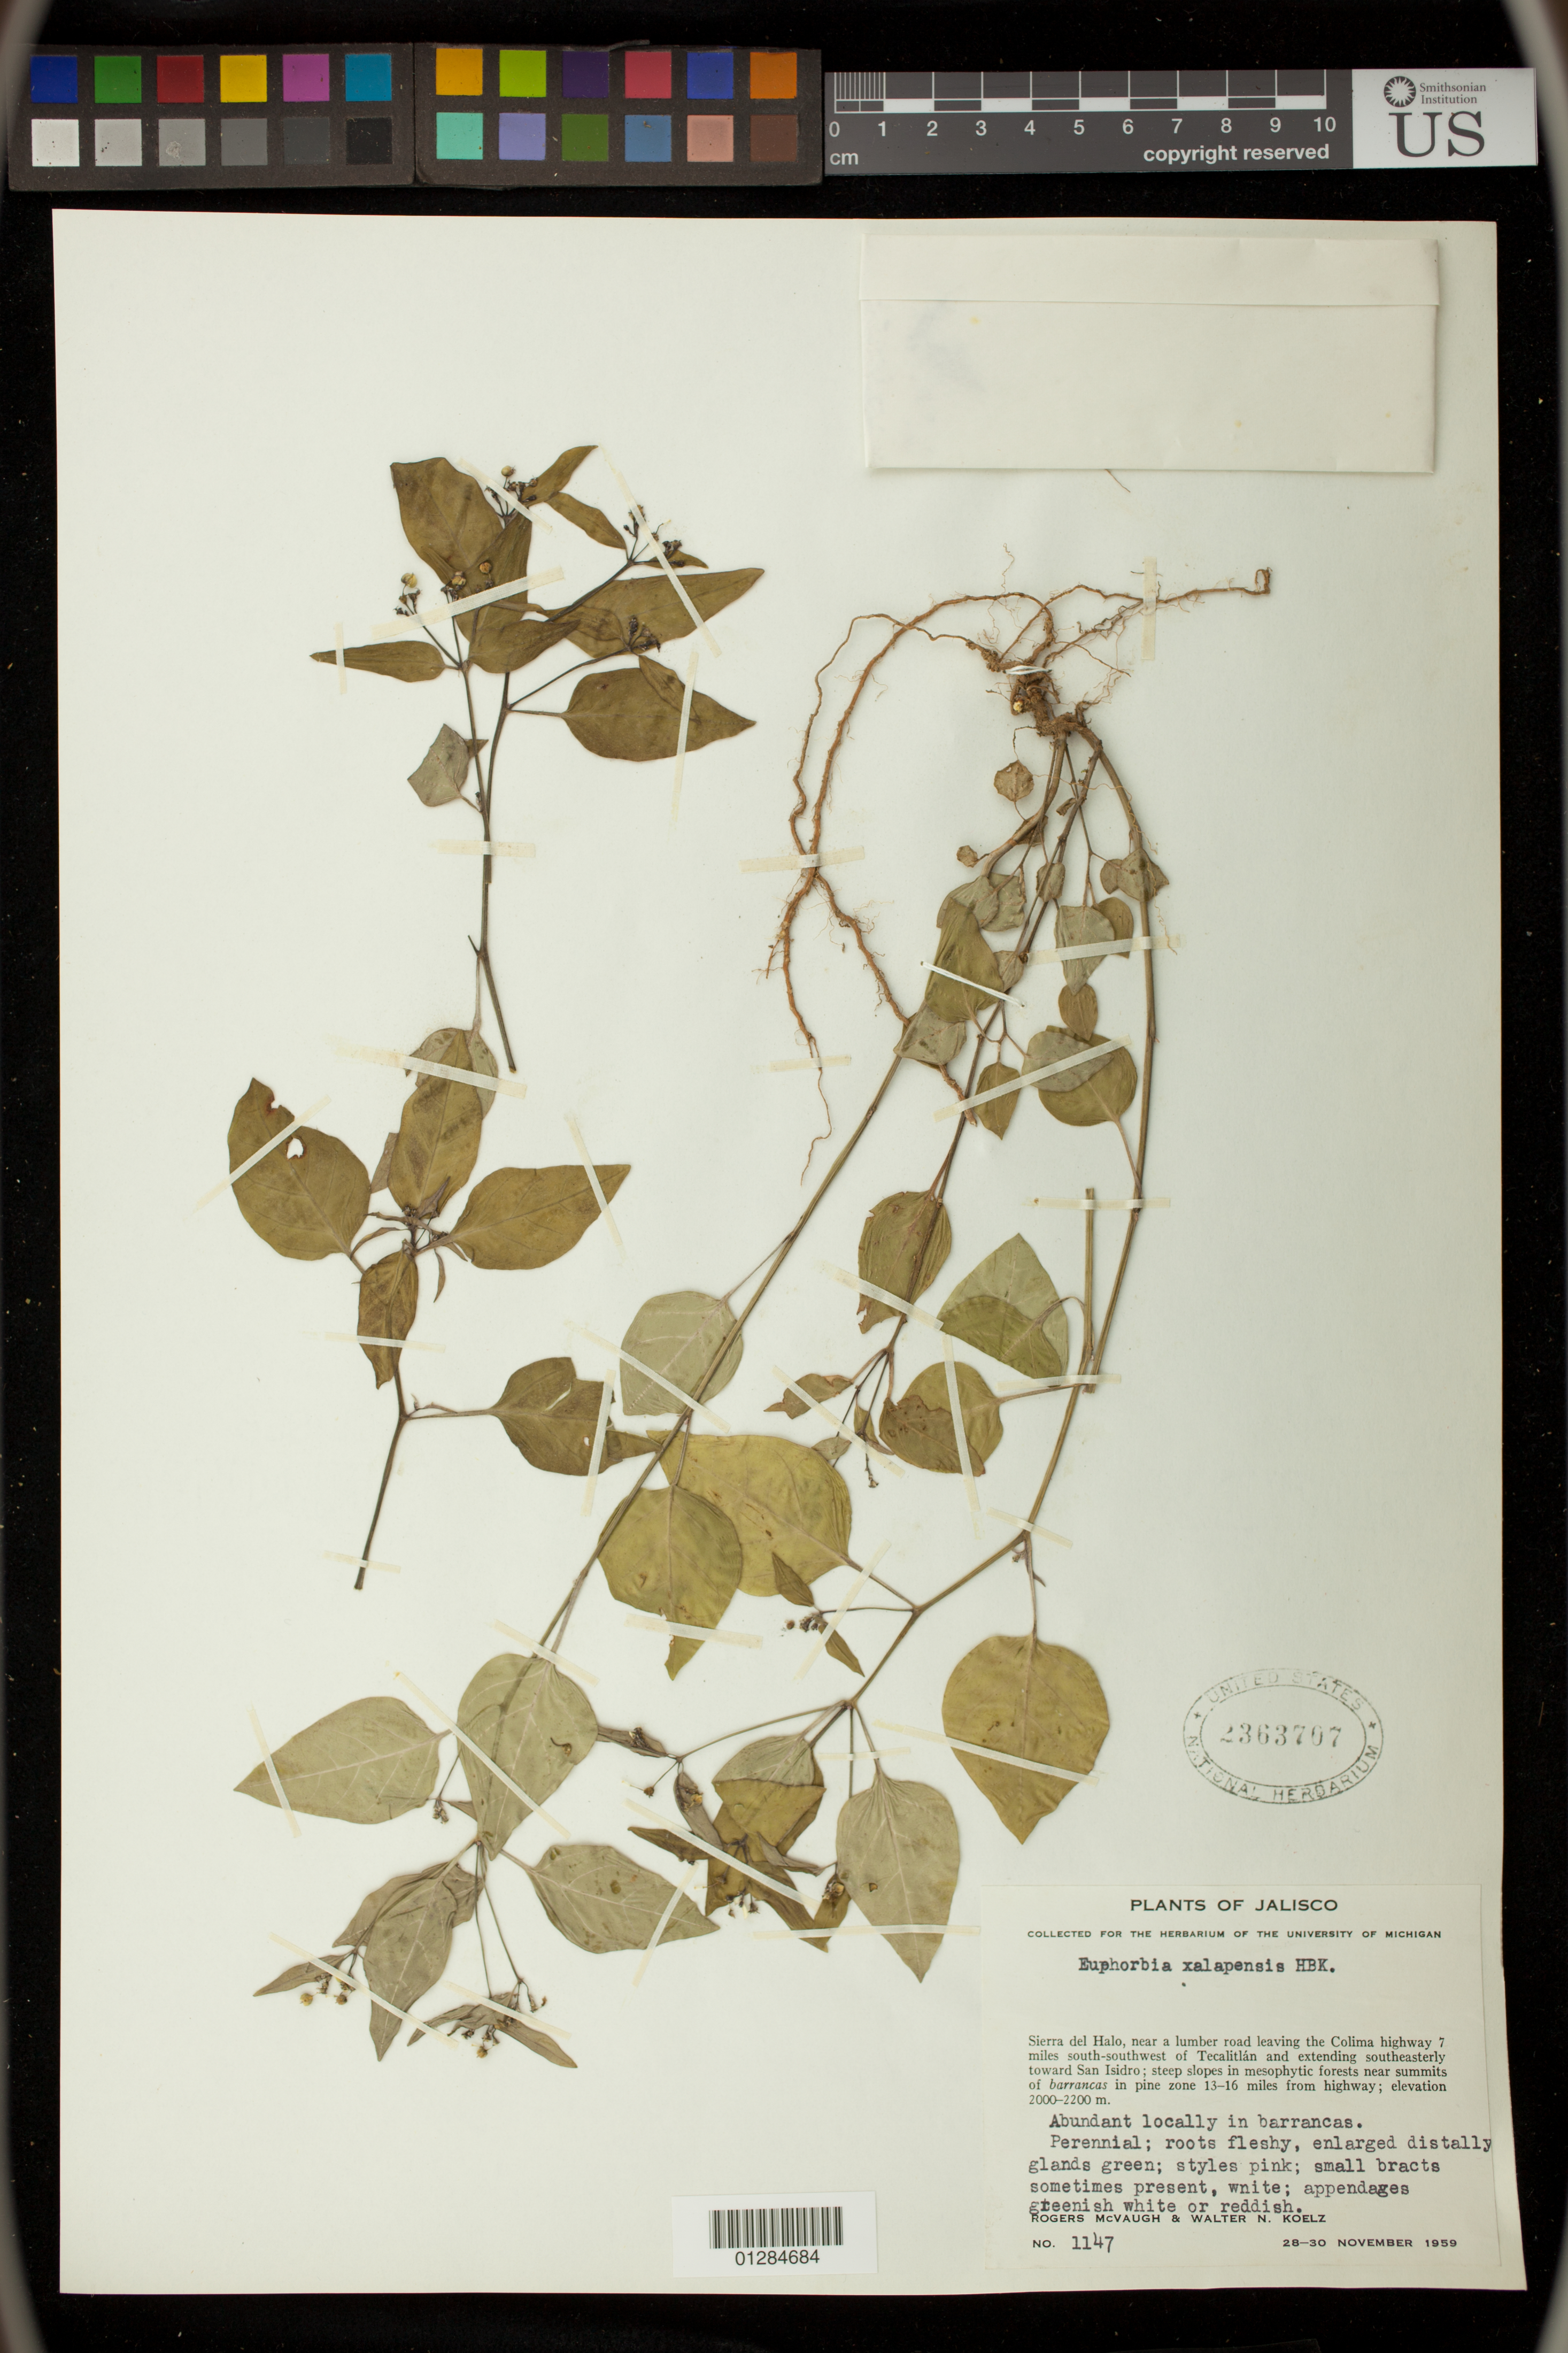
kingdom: Plantae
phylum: Tracheophyta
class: Magnoliopsida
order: Malpighiales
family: Euphorbiaceae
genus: Euphorbia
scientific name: Euphorbia xalapensis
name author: Kunth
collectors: R. McVaugh & W. N. Koelz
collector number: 1147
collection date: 1959-11-28/1959-11-30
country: Mexico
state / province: Jalisco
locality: Sierra del Halo, near a lumber road leaving the Colima highway 7 miles south-southwest of Tecalitlan and extending southeasterly toward San Isidro; steep slopes in mesophytic forests near summits of barrancas in pine zone 13-16 miles from highway.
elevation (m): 2000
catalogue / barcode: US 2363707